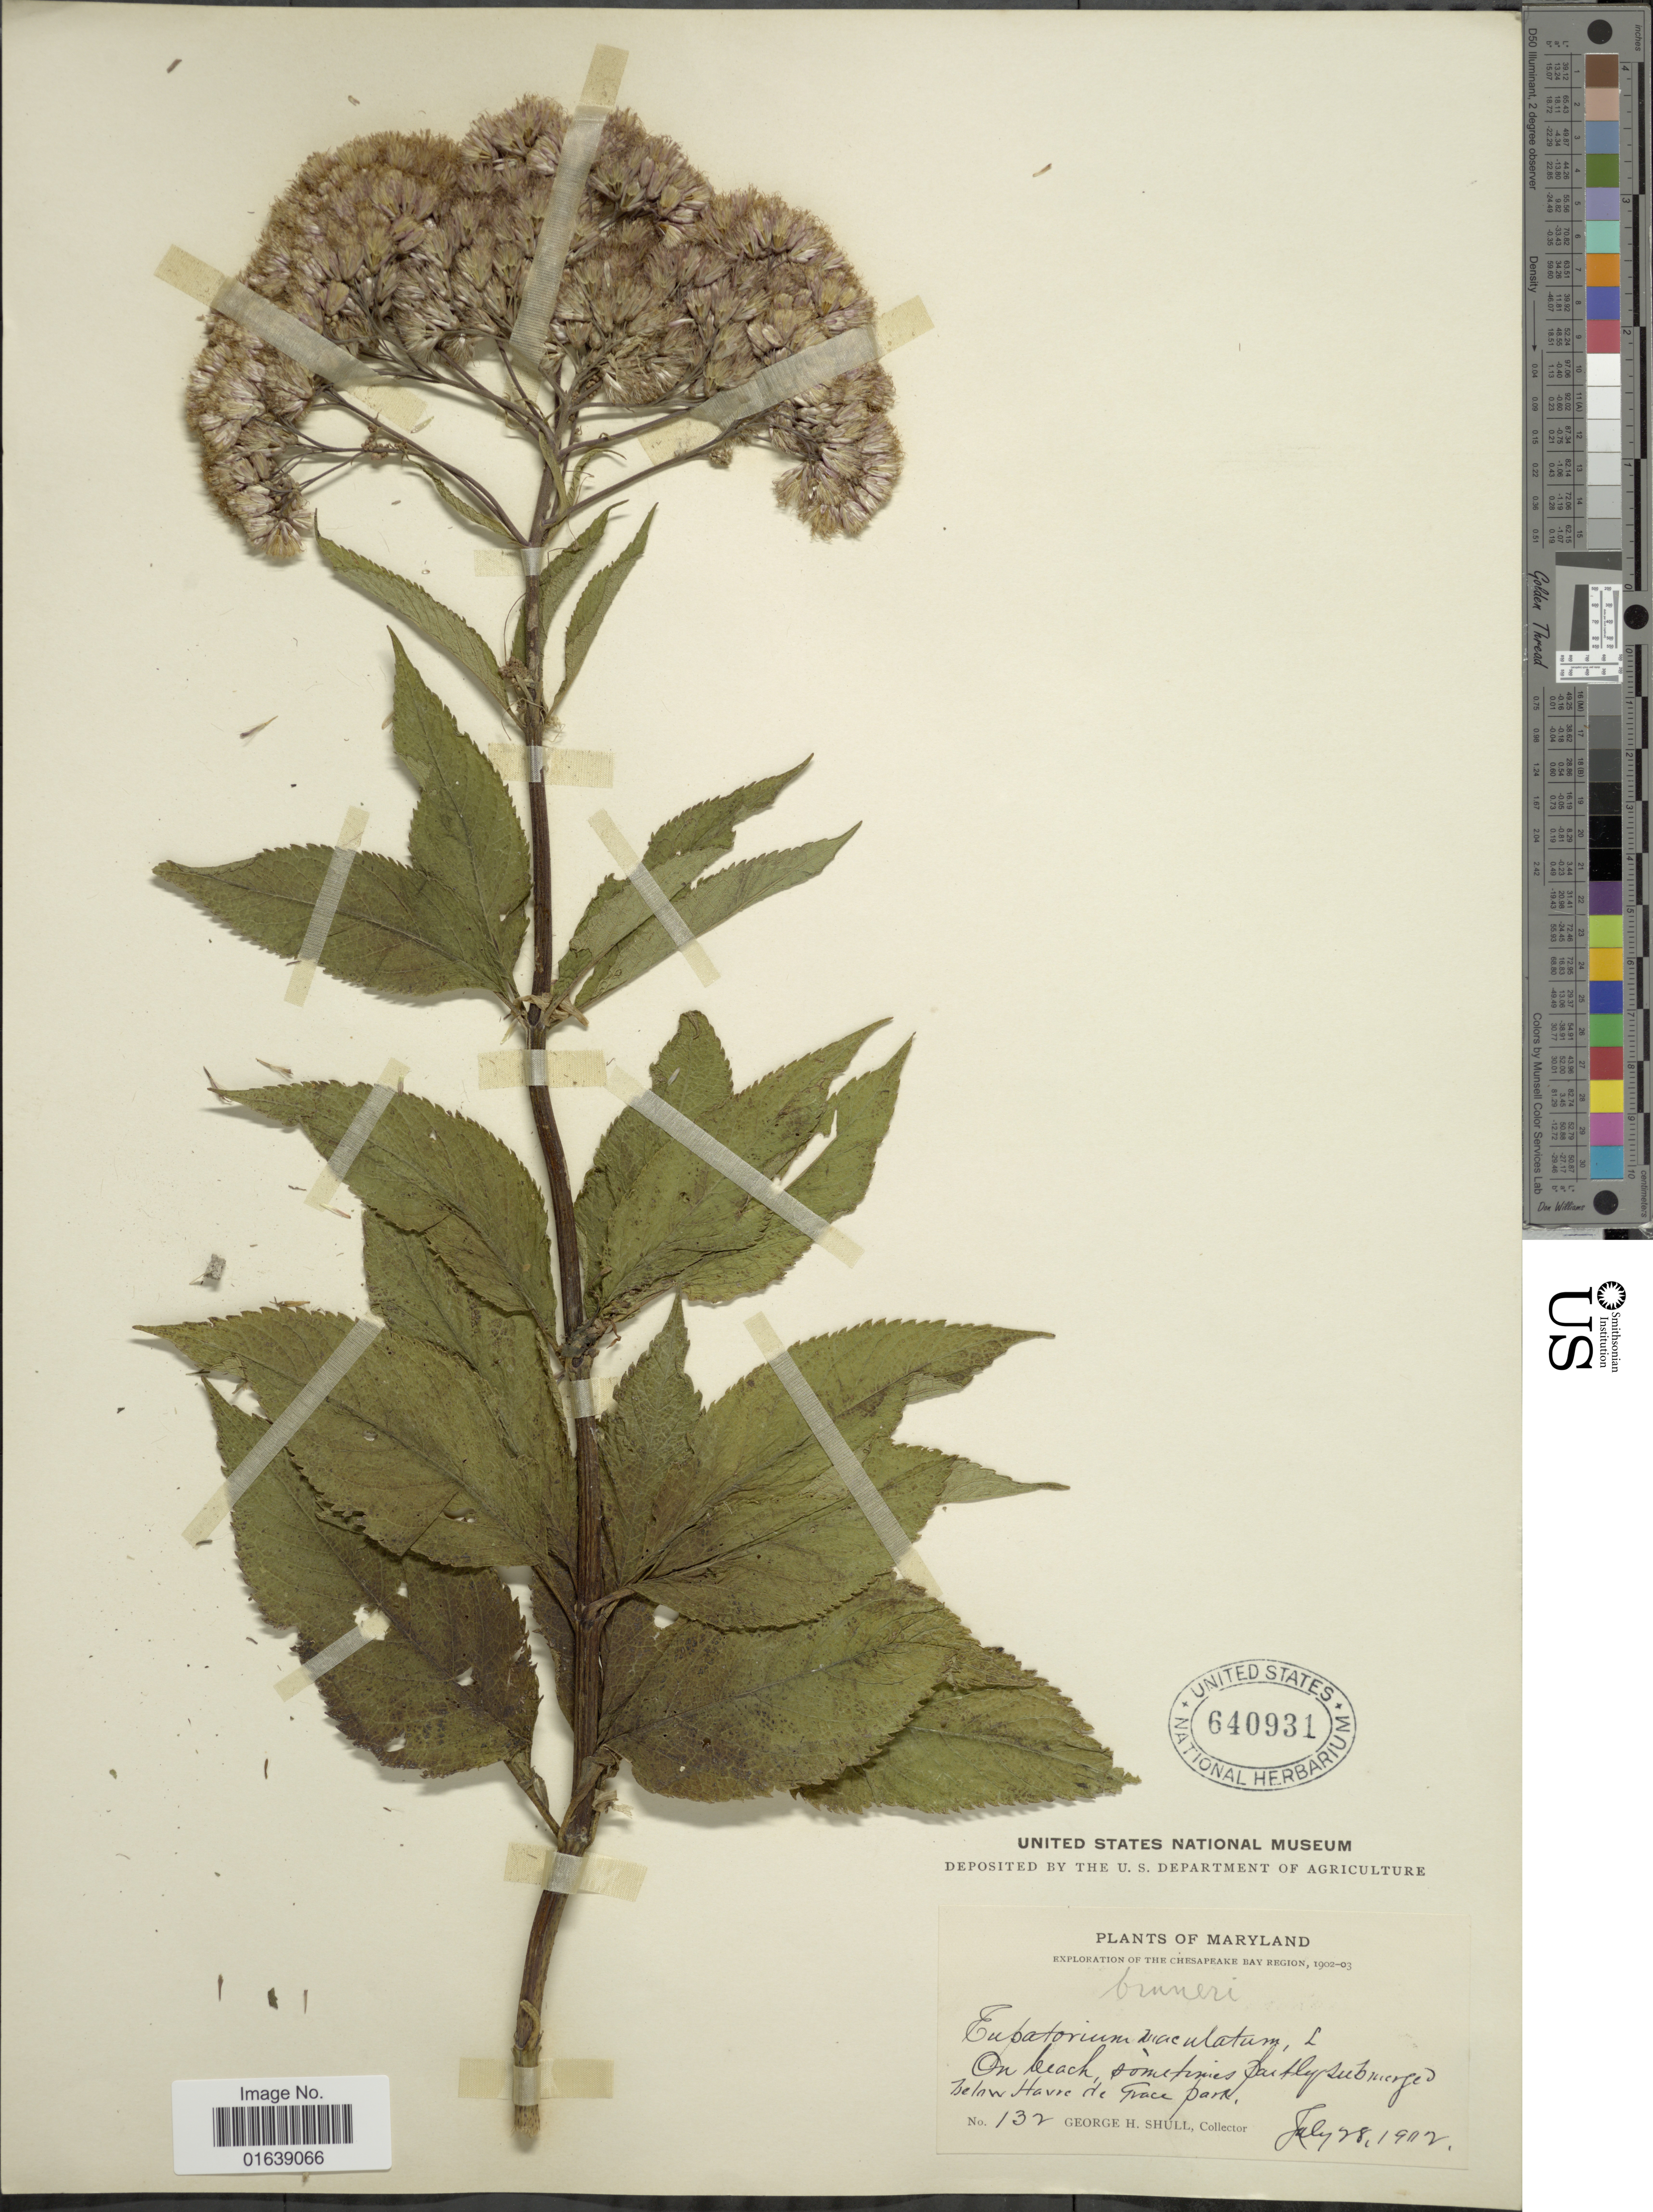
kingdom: Plantae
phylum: Tracheophyta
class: Magnoliopsida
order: Asterales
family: Asteraceae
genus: Eupatorium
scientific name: Eupatorium dubium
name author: Willd. ex Poir.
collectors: G. H. Shull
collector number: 132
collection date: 1902-07-28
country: United States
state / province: Maryland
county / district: Harford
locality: On beach, sometimes partly submerged below Havre de Grace Park.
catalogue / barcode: US 640931